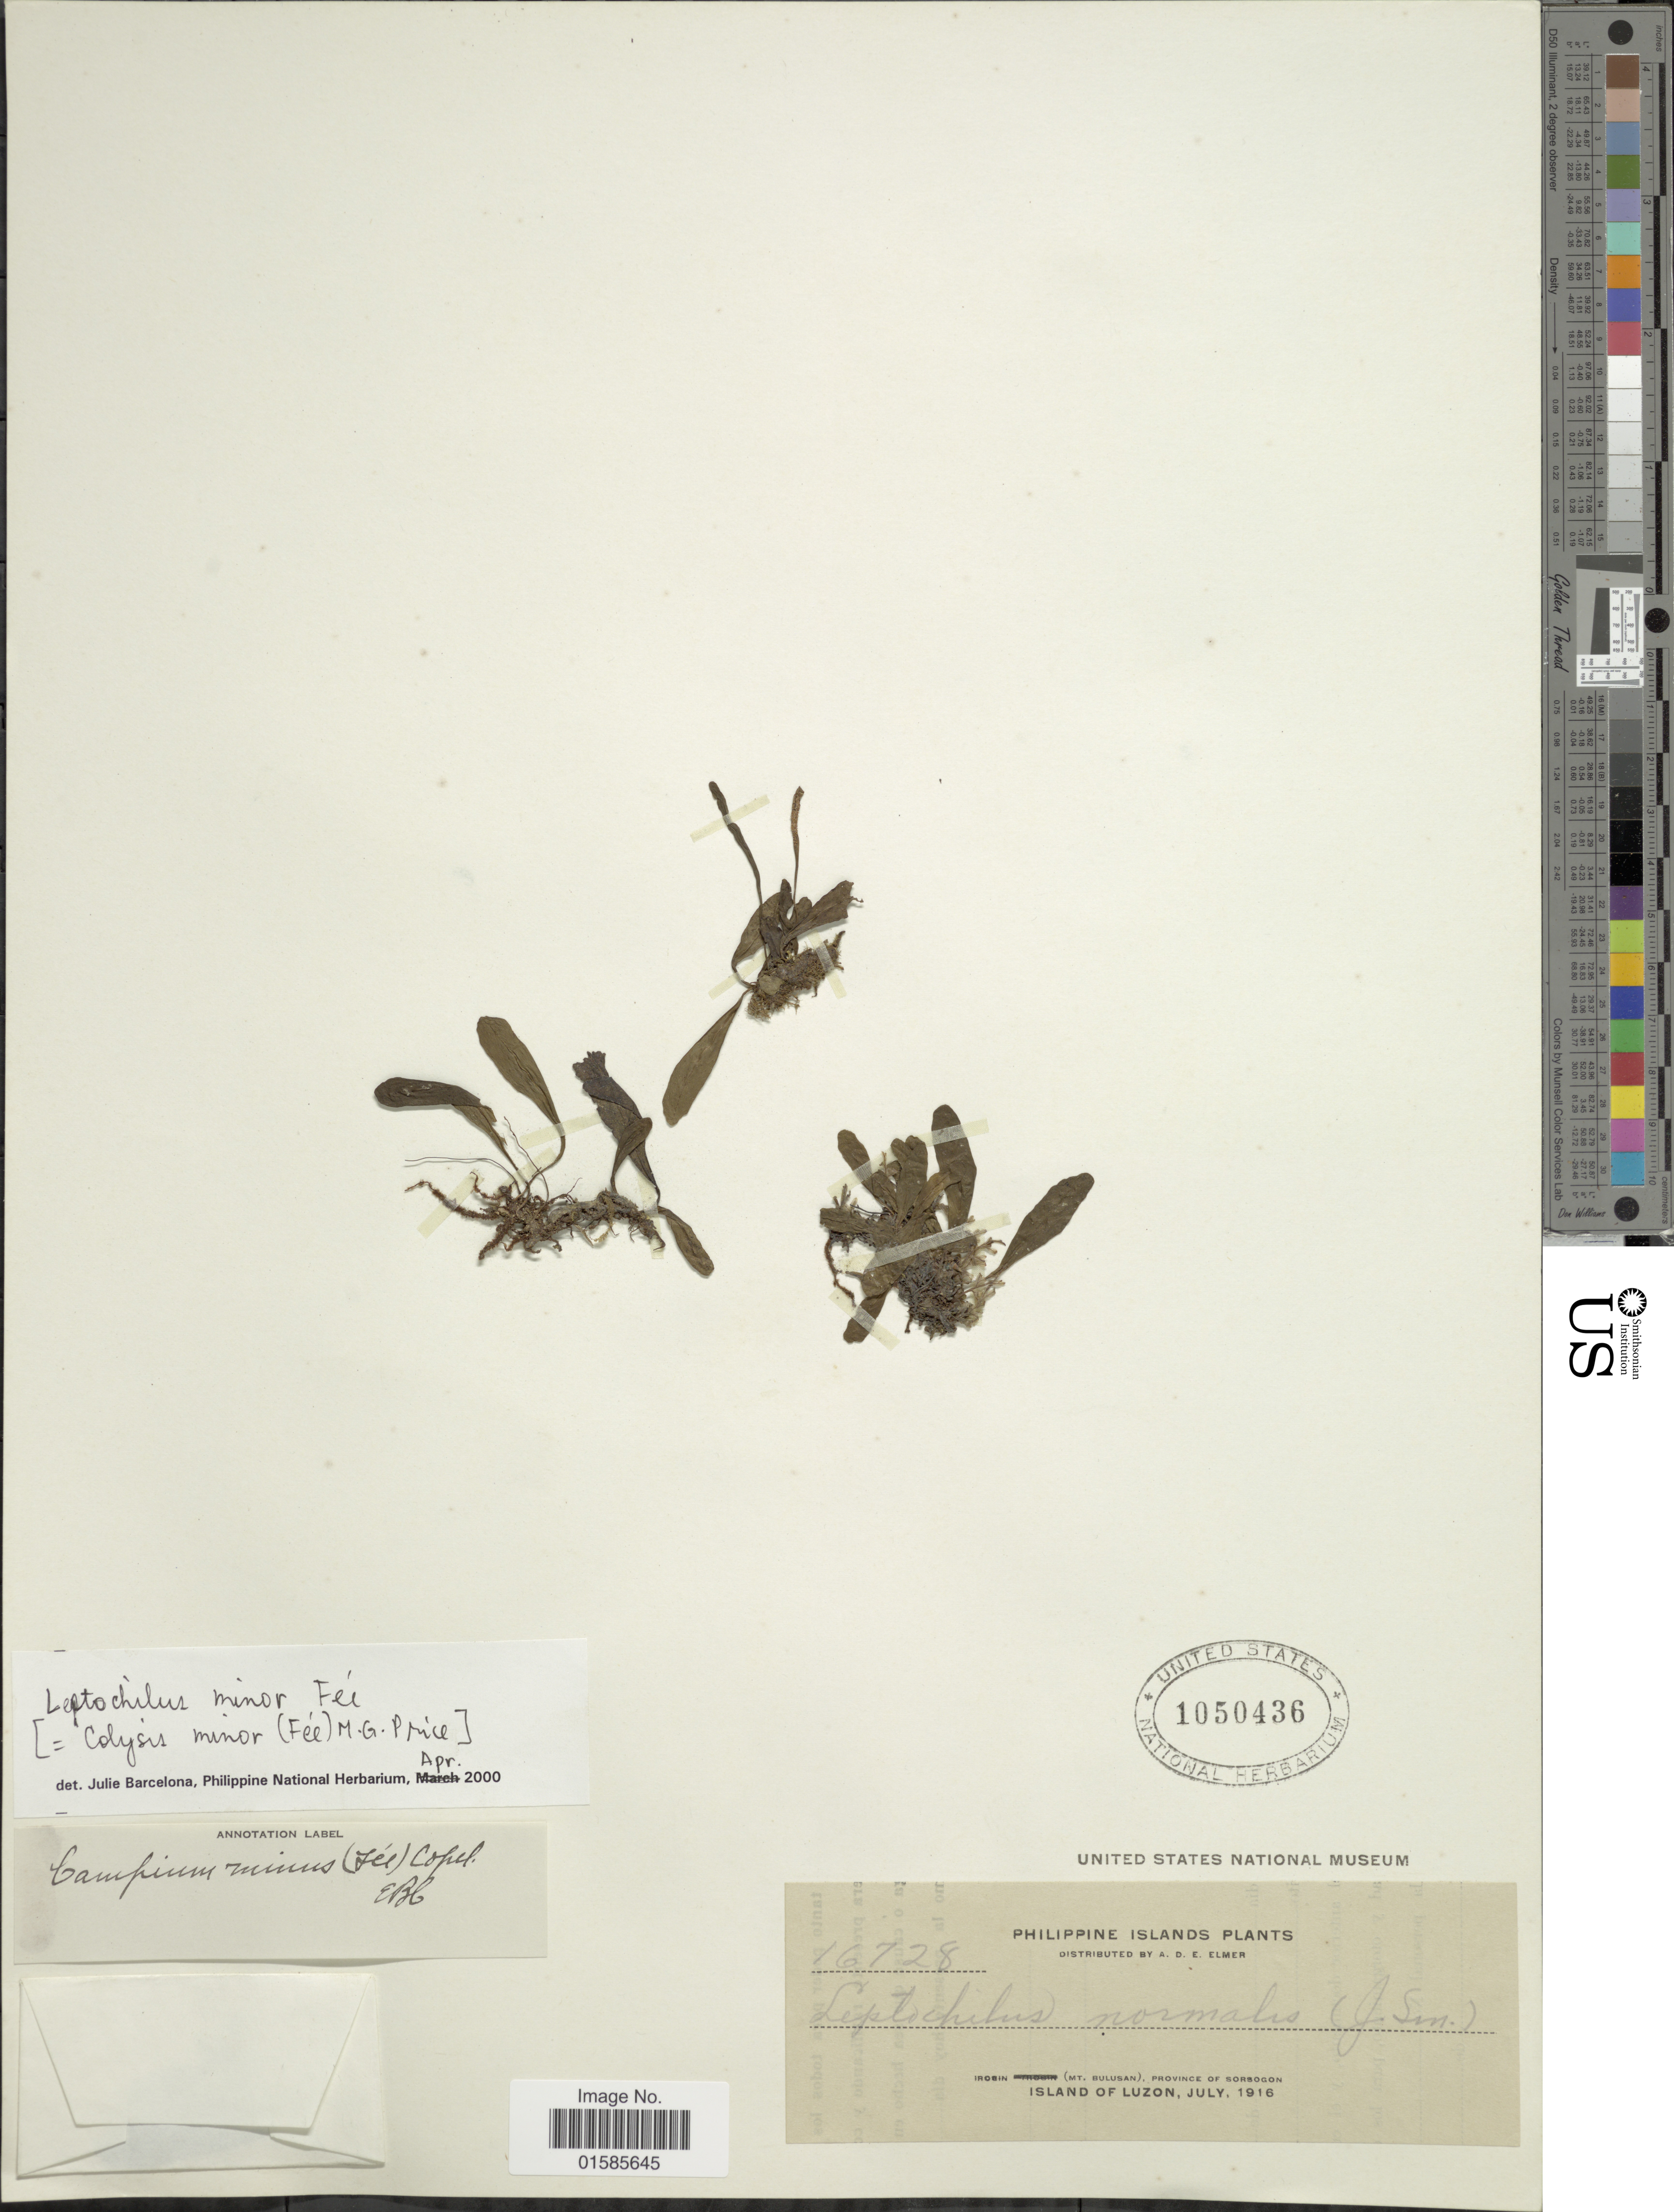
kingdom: Plantae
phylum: Tracheophyta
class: Polypodiopsida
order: Polypodiales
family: Polypodiaceae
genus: Leptochilus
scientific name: Leptochilus minor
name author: Fée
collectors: A. D. E. Elmer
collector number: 16728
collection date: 1916-07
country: Philippines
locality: Philippien islands, Irosin (Mt. Bulusan), Province of Sorsogon, Island of Luzon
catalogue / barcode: US 1050436